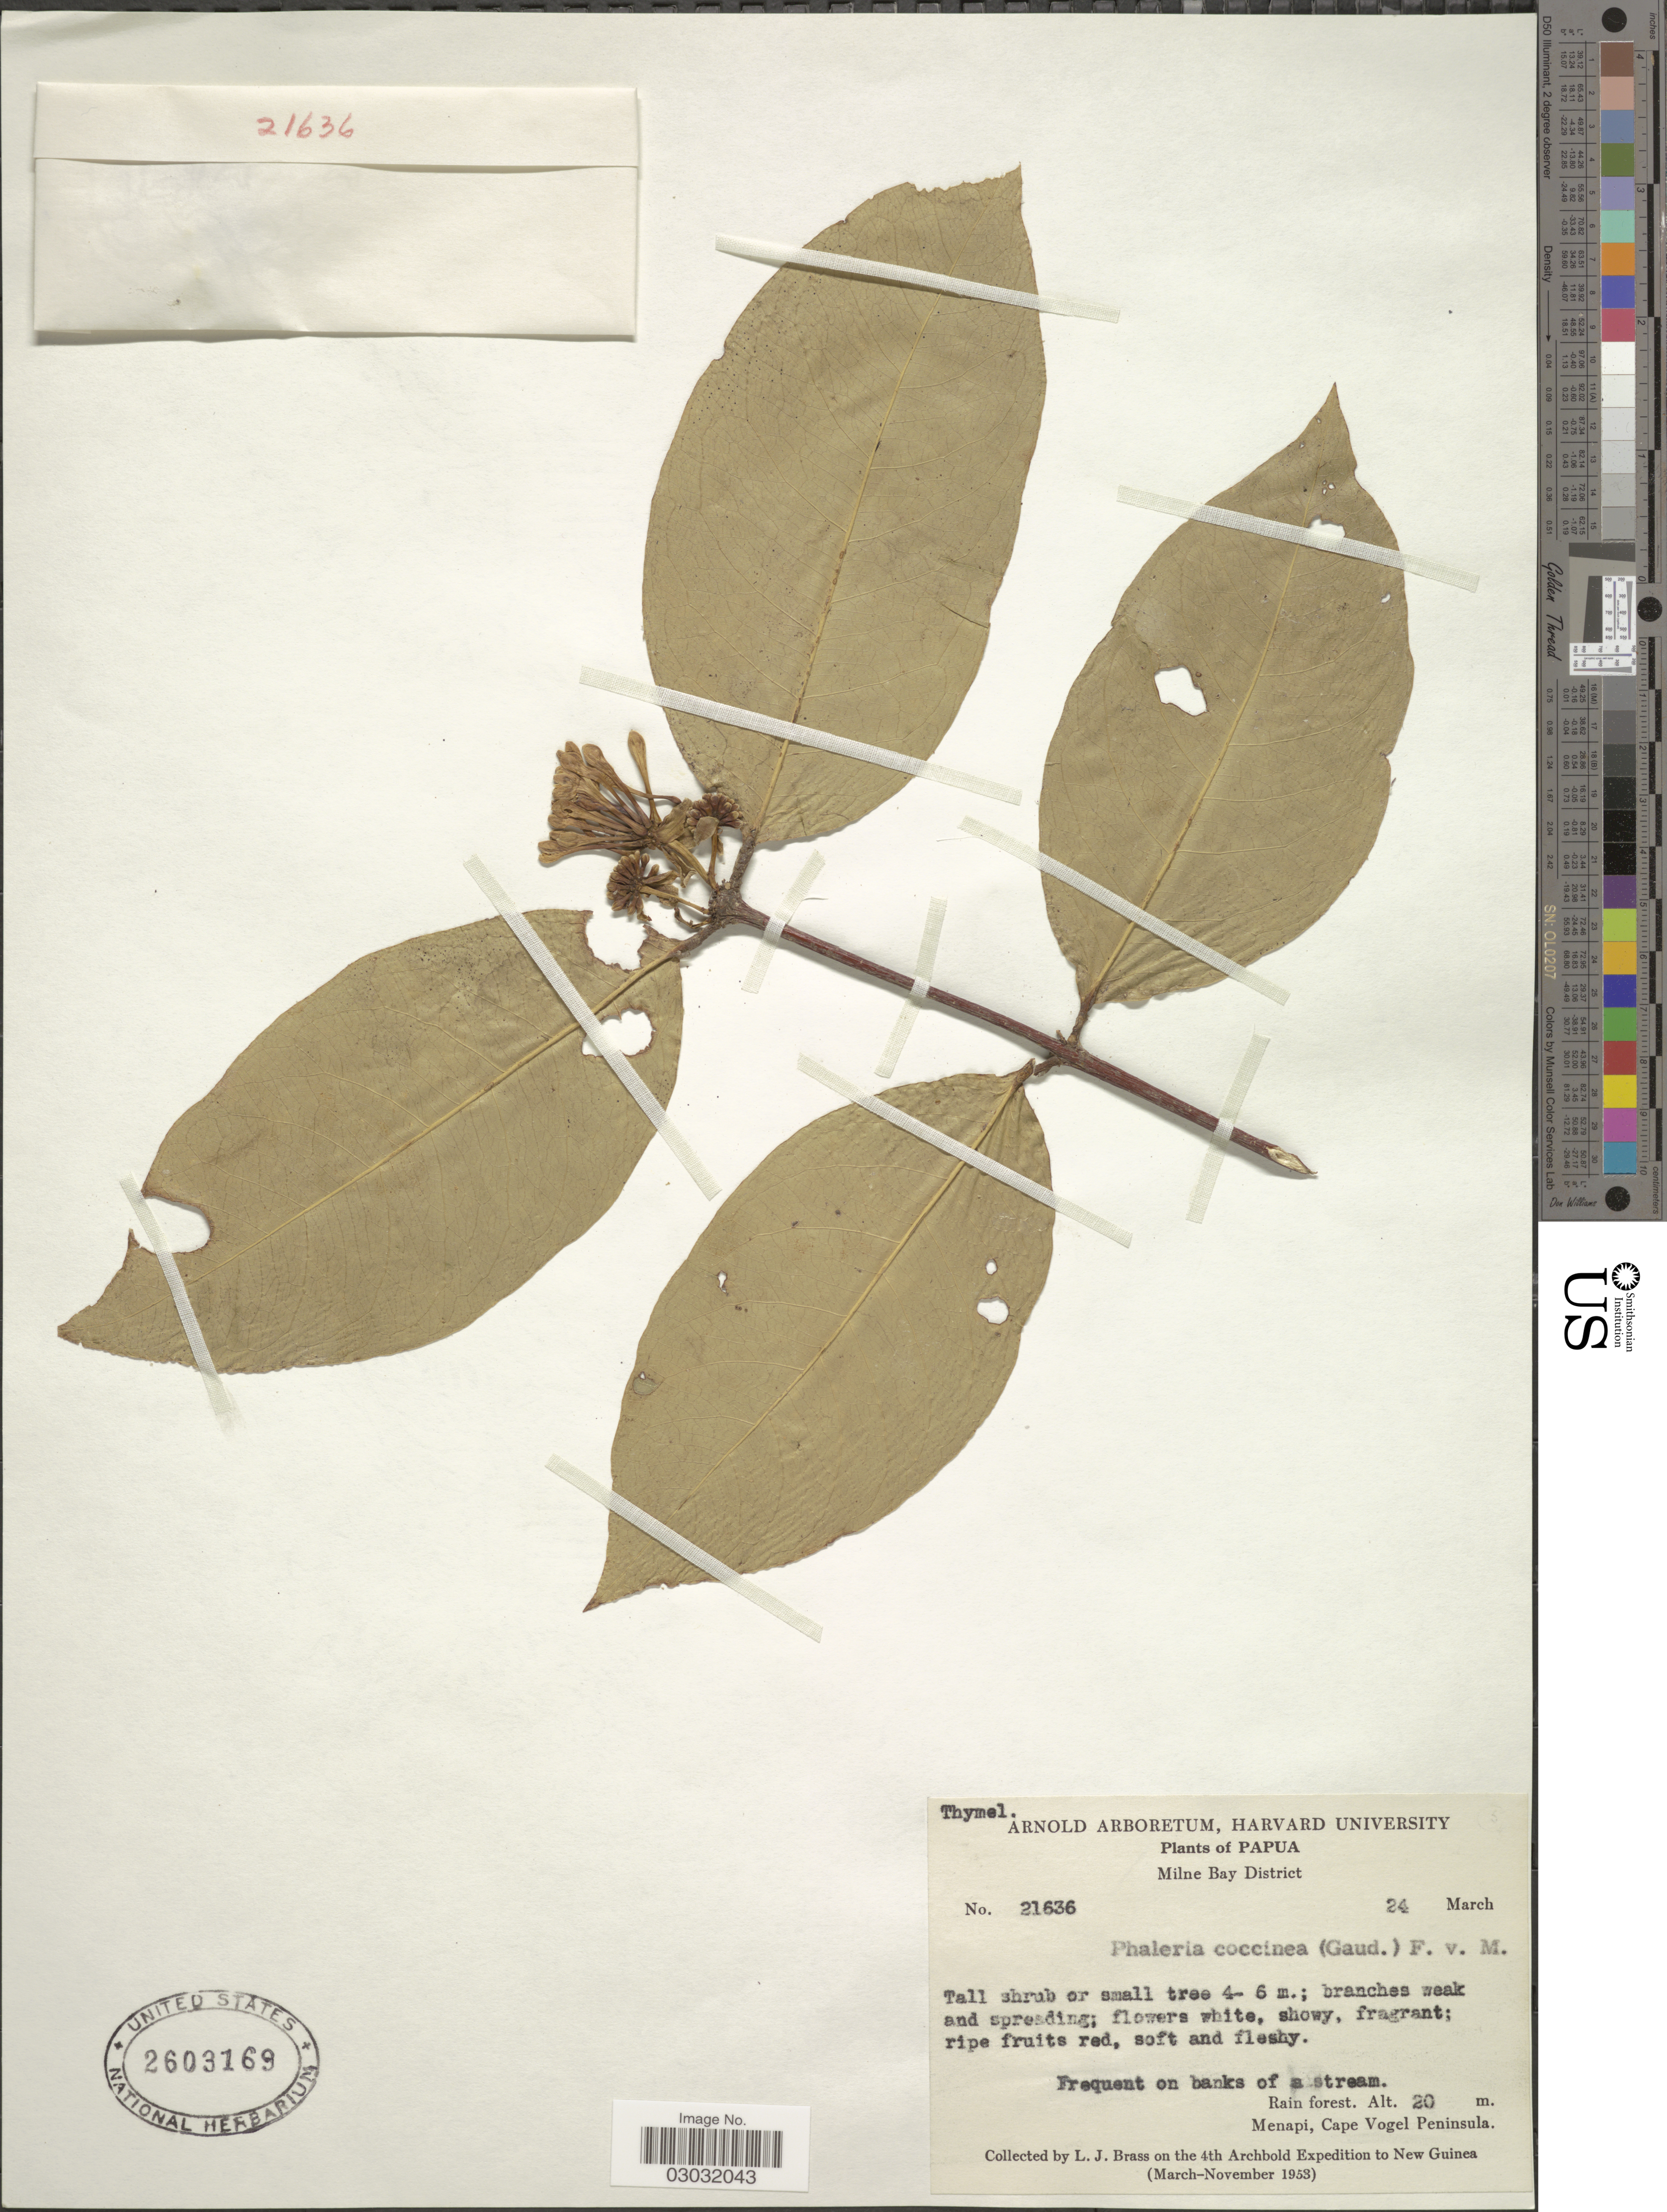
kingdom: Plantae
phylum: Tracheophyta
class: Magnoliopsida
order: Malvales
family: Thymelaeaceae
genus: Phaleria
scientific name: Phaleria coccinea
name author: (Gaudich.) F. Muell.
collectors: L. J. Brass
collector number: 21636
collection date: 1953-03-24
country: Papua New Guinea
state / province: Milne Bay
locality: Papua, Milne Bay District, Menapi, Cape Vogel Peninsula.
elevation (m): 20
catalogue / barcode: US 2603169